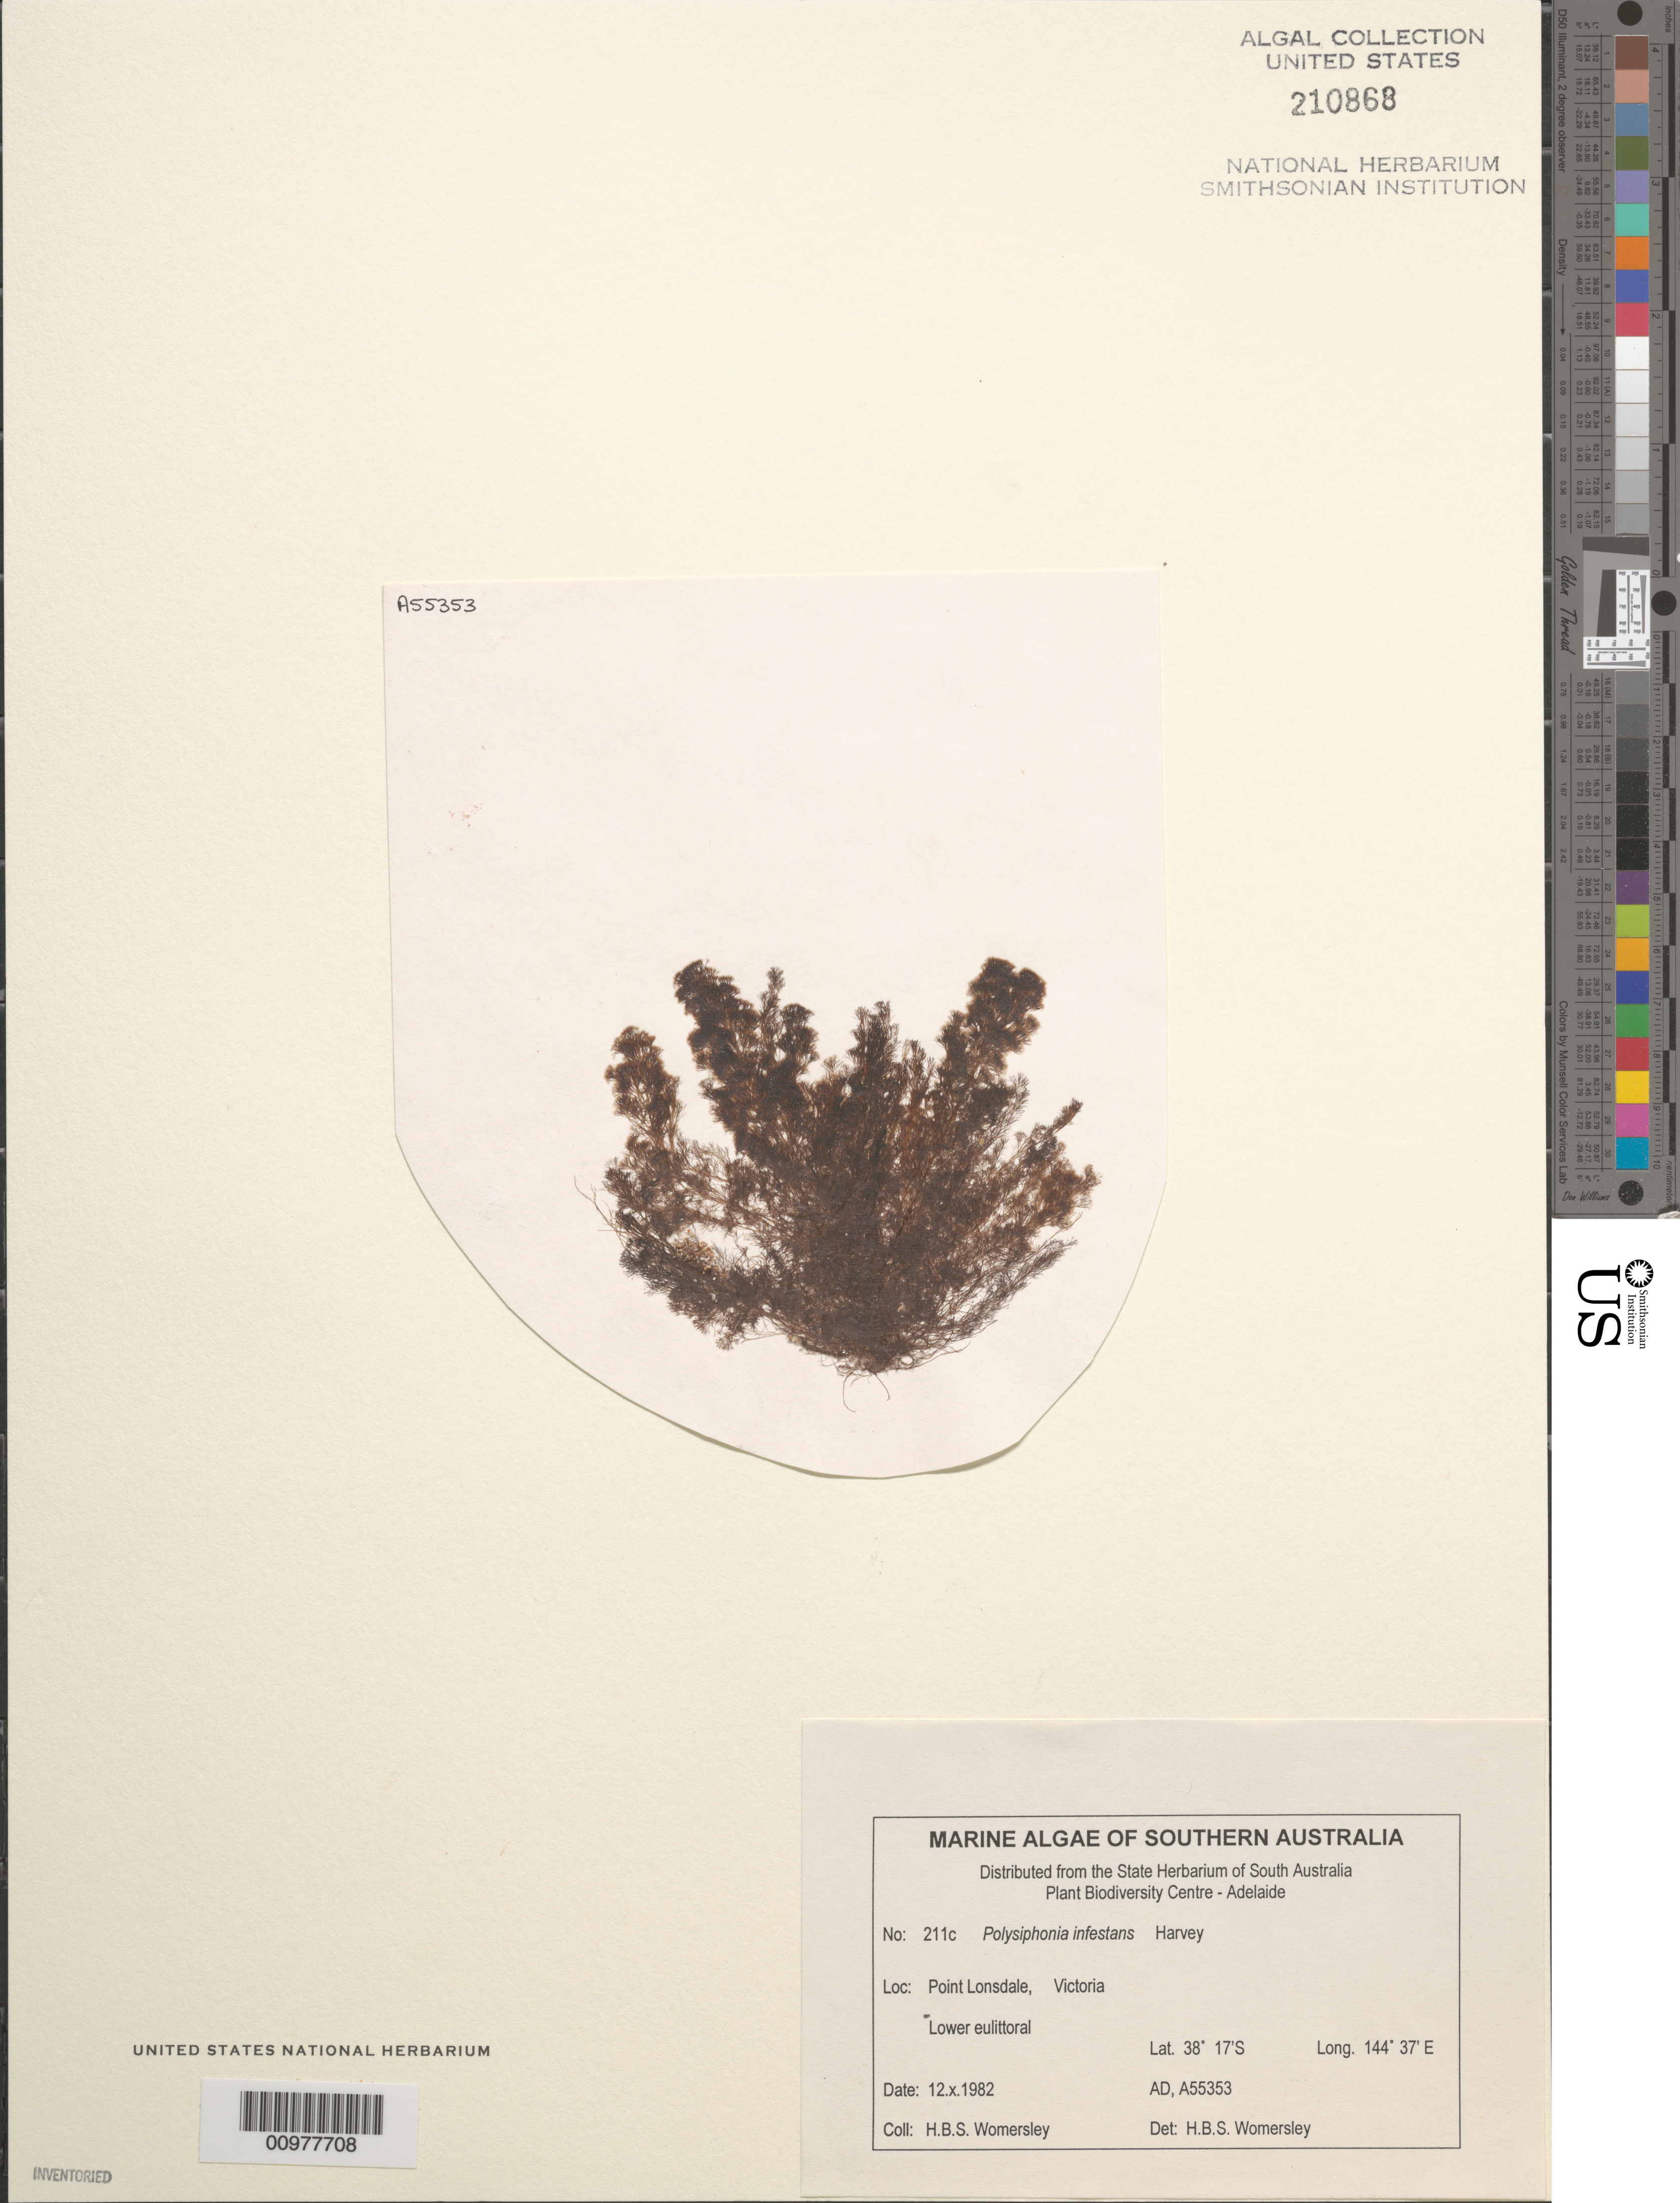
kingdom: Plantae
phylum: Rhodophyta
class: Florideophyceae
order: Ceramiales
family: Rhodomelaceae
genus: Melanothamnus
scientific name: Melanothamnus infestans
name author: (Harvey) Huisman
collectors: H. B. S. Womersley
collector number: AD A55353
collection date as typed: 12 Oct 1982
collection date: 1982-10-12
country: Australia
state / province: Victoria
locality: Point Lonsdale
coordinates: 38 17'S, 144 37'E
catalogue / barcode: US 210868